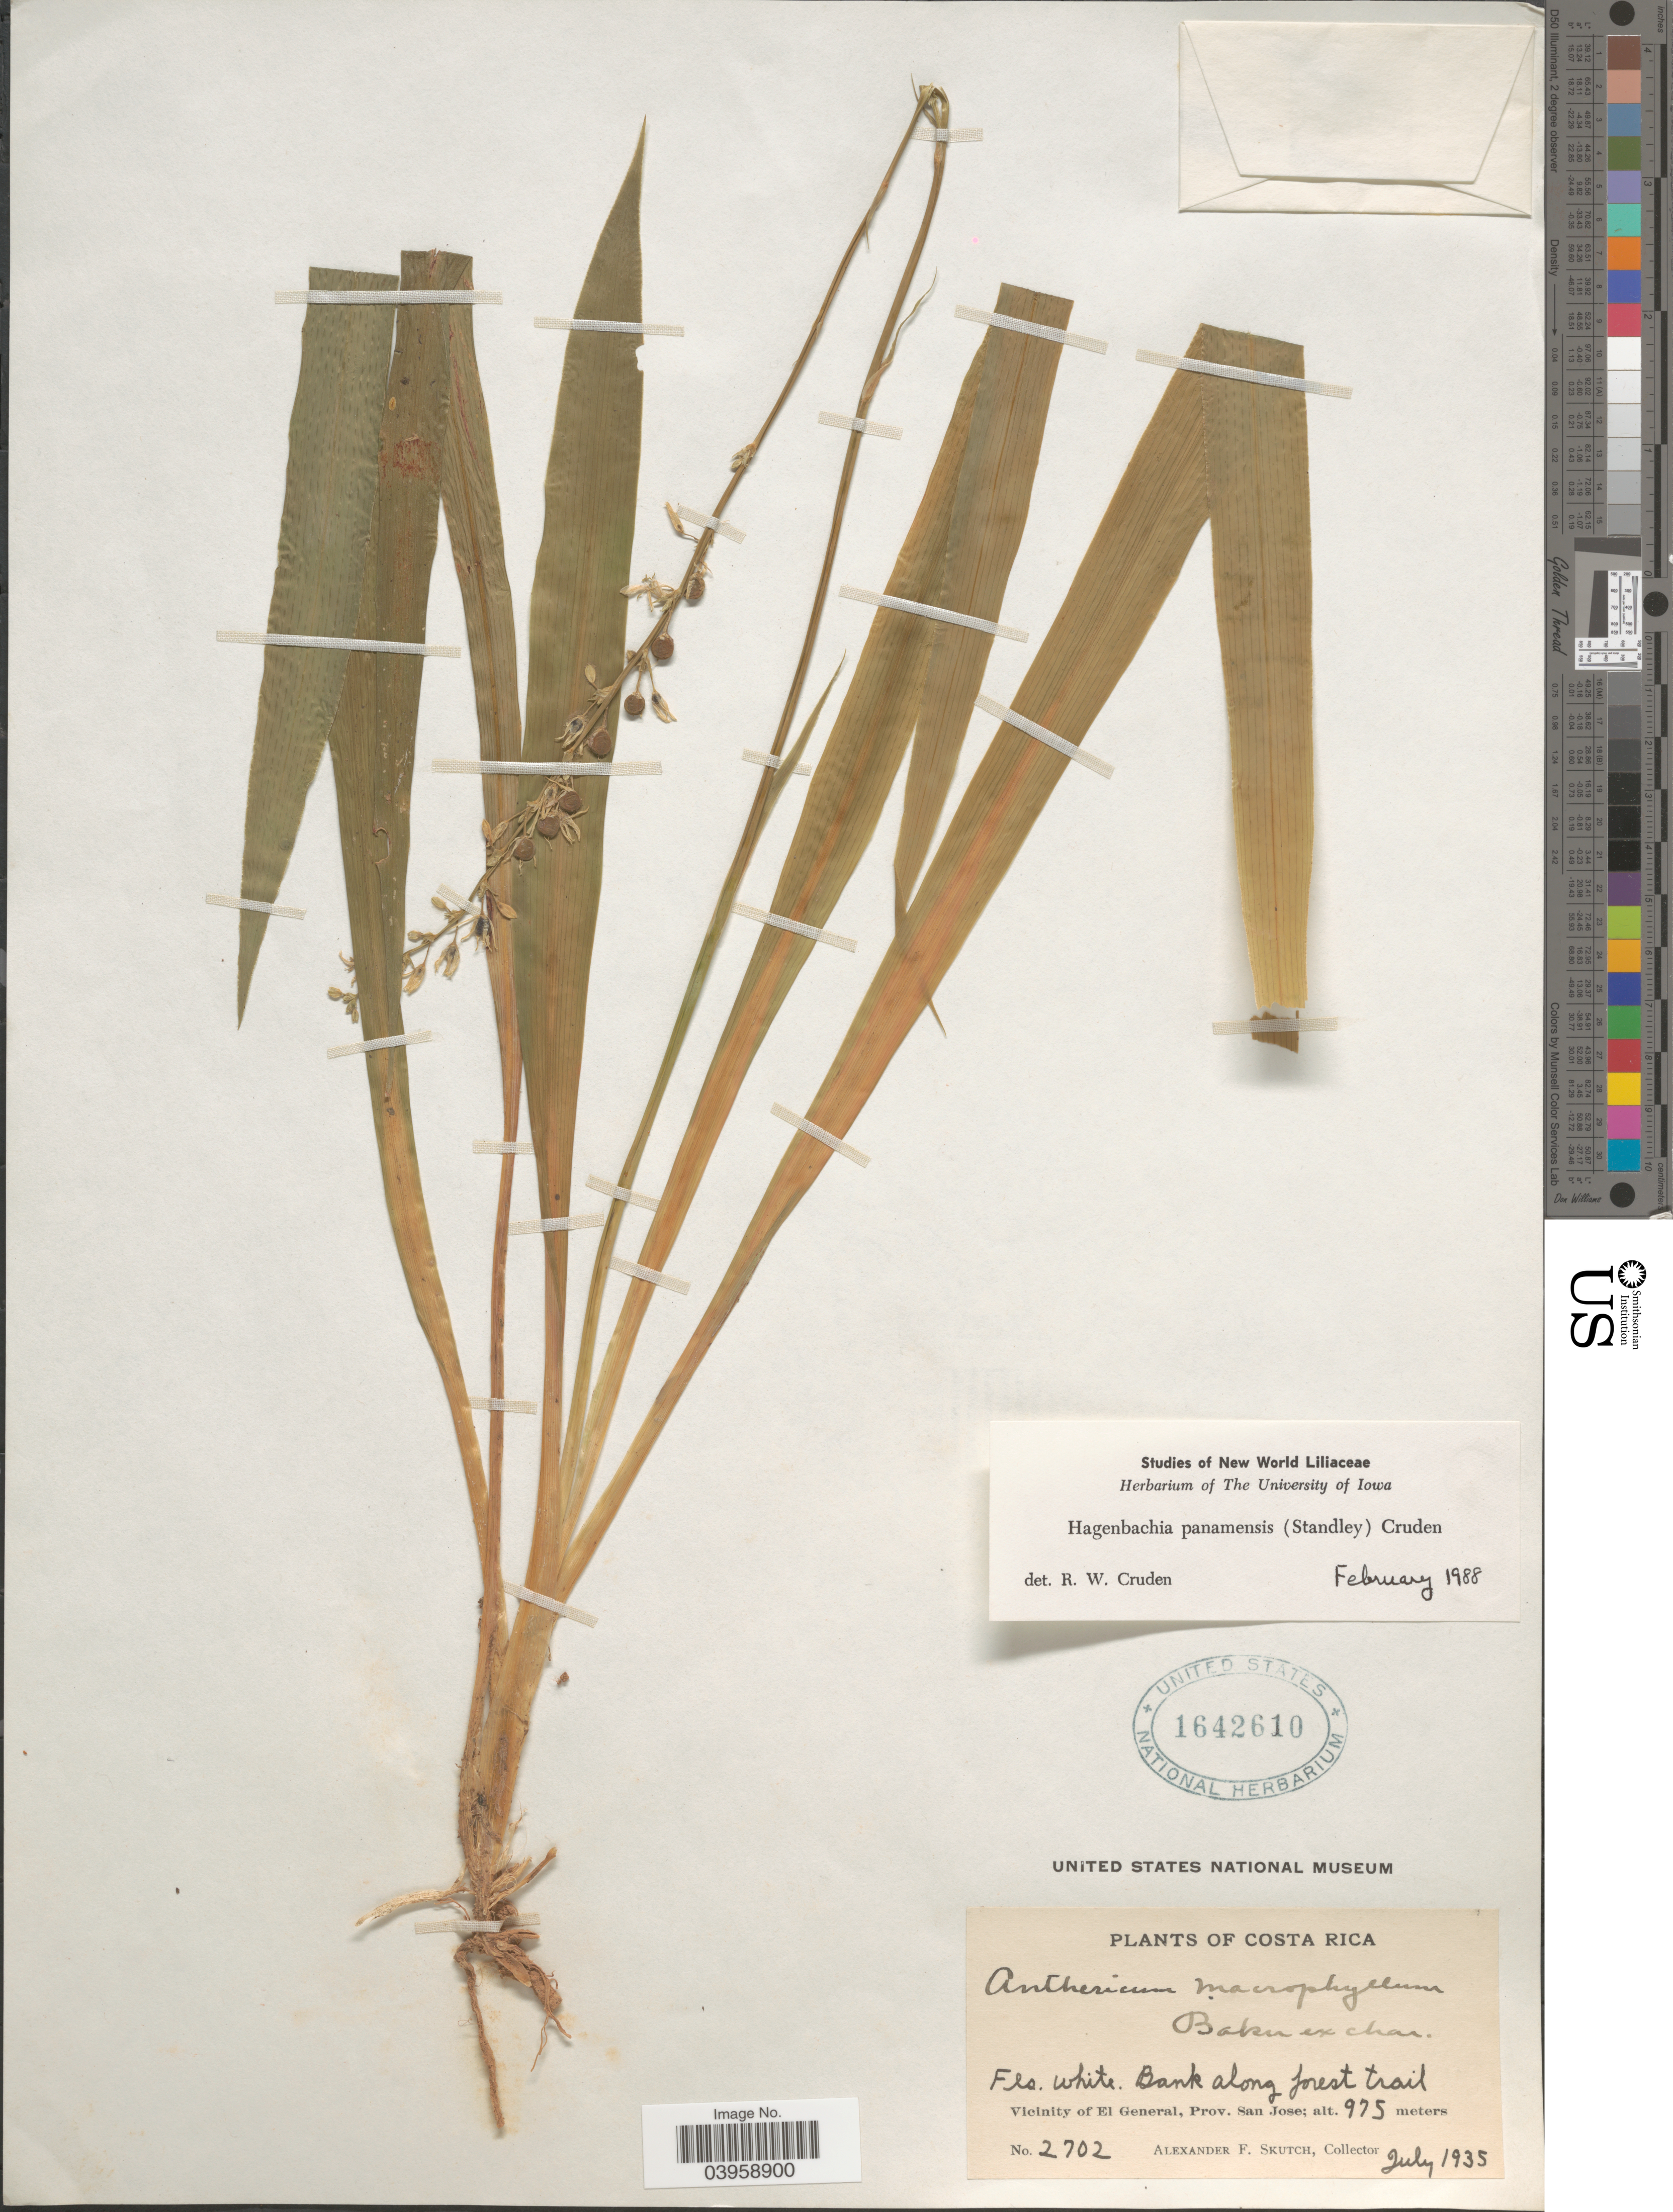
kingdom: Plantae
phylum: Tracheophyta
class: Liliopsida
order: Asparagales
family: Asparagaceae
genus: Hagenbachia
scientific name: Hagenbachia panamensis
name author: (Standl.) Cruden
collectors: A. F. Skutch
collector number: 2702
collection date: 1935-07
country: Costa Rica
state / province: San José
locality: Bank along forest trail. Vicinity of El General.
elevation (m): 975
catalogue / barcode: US 1642610